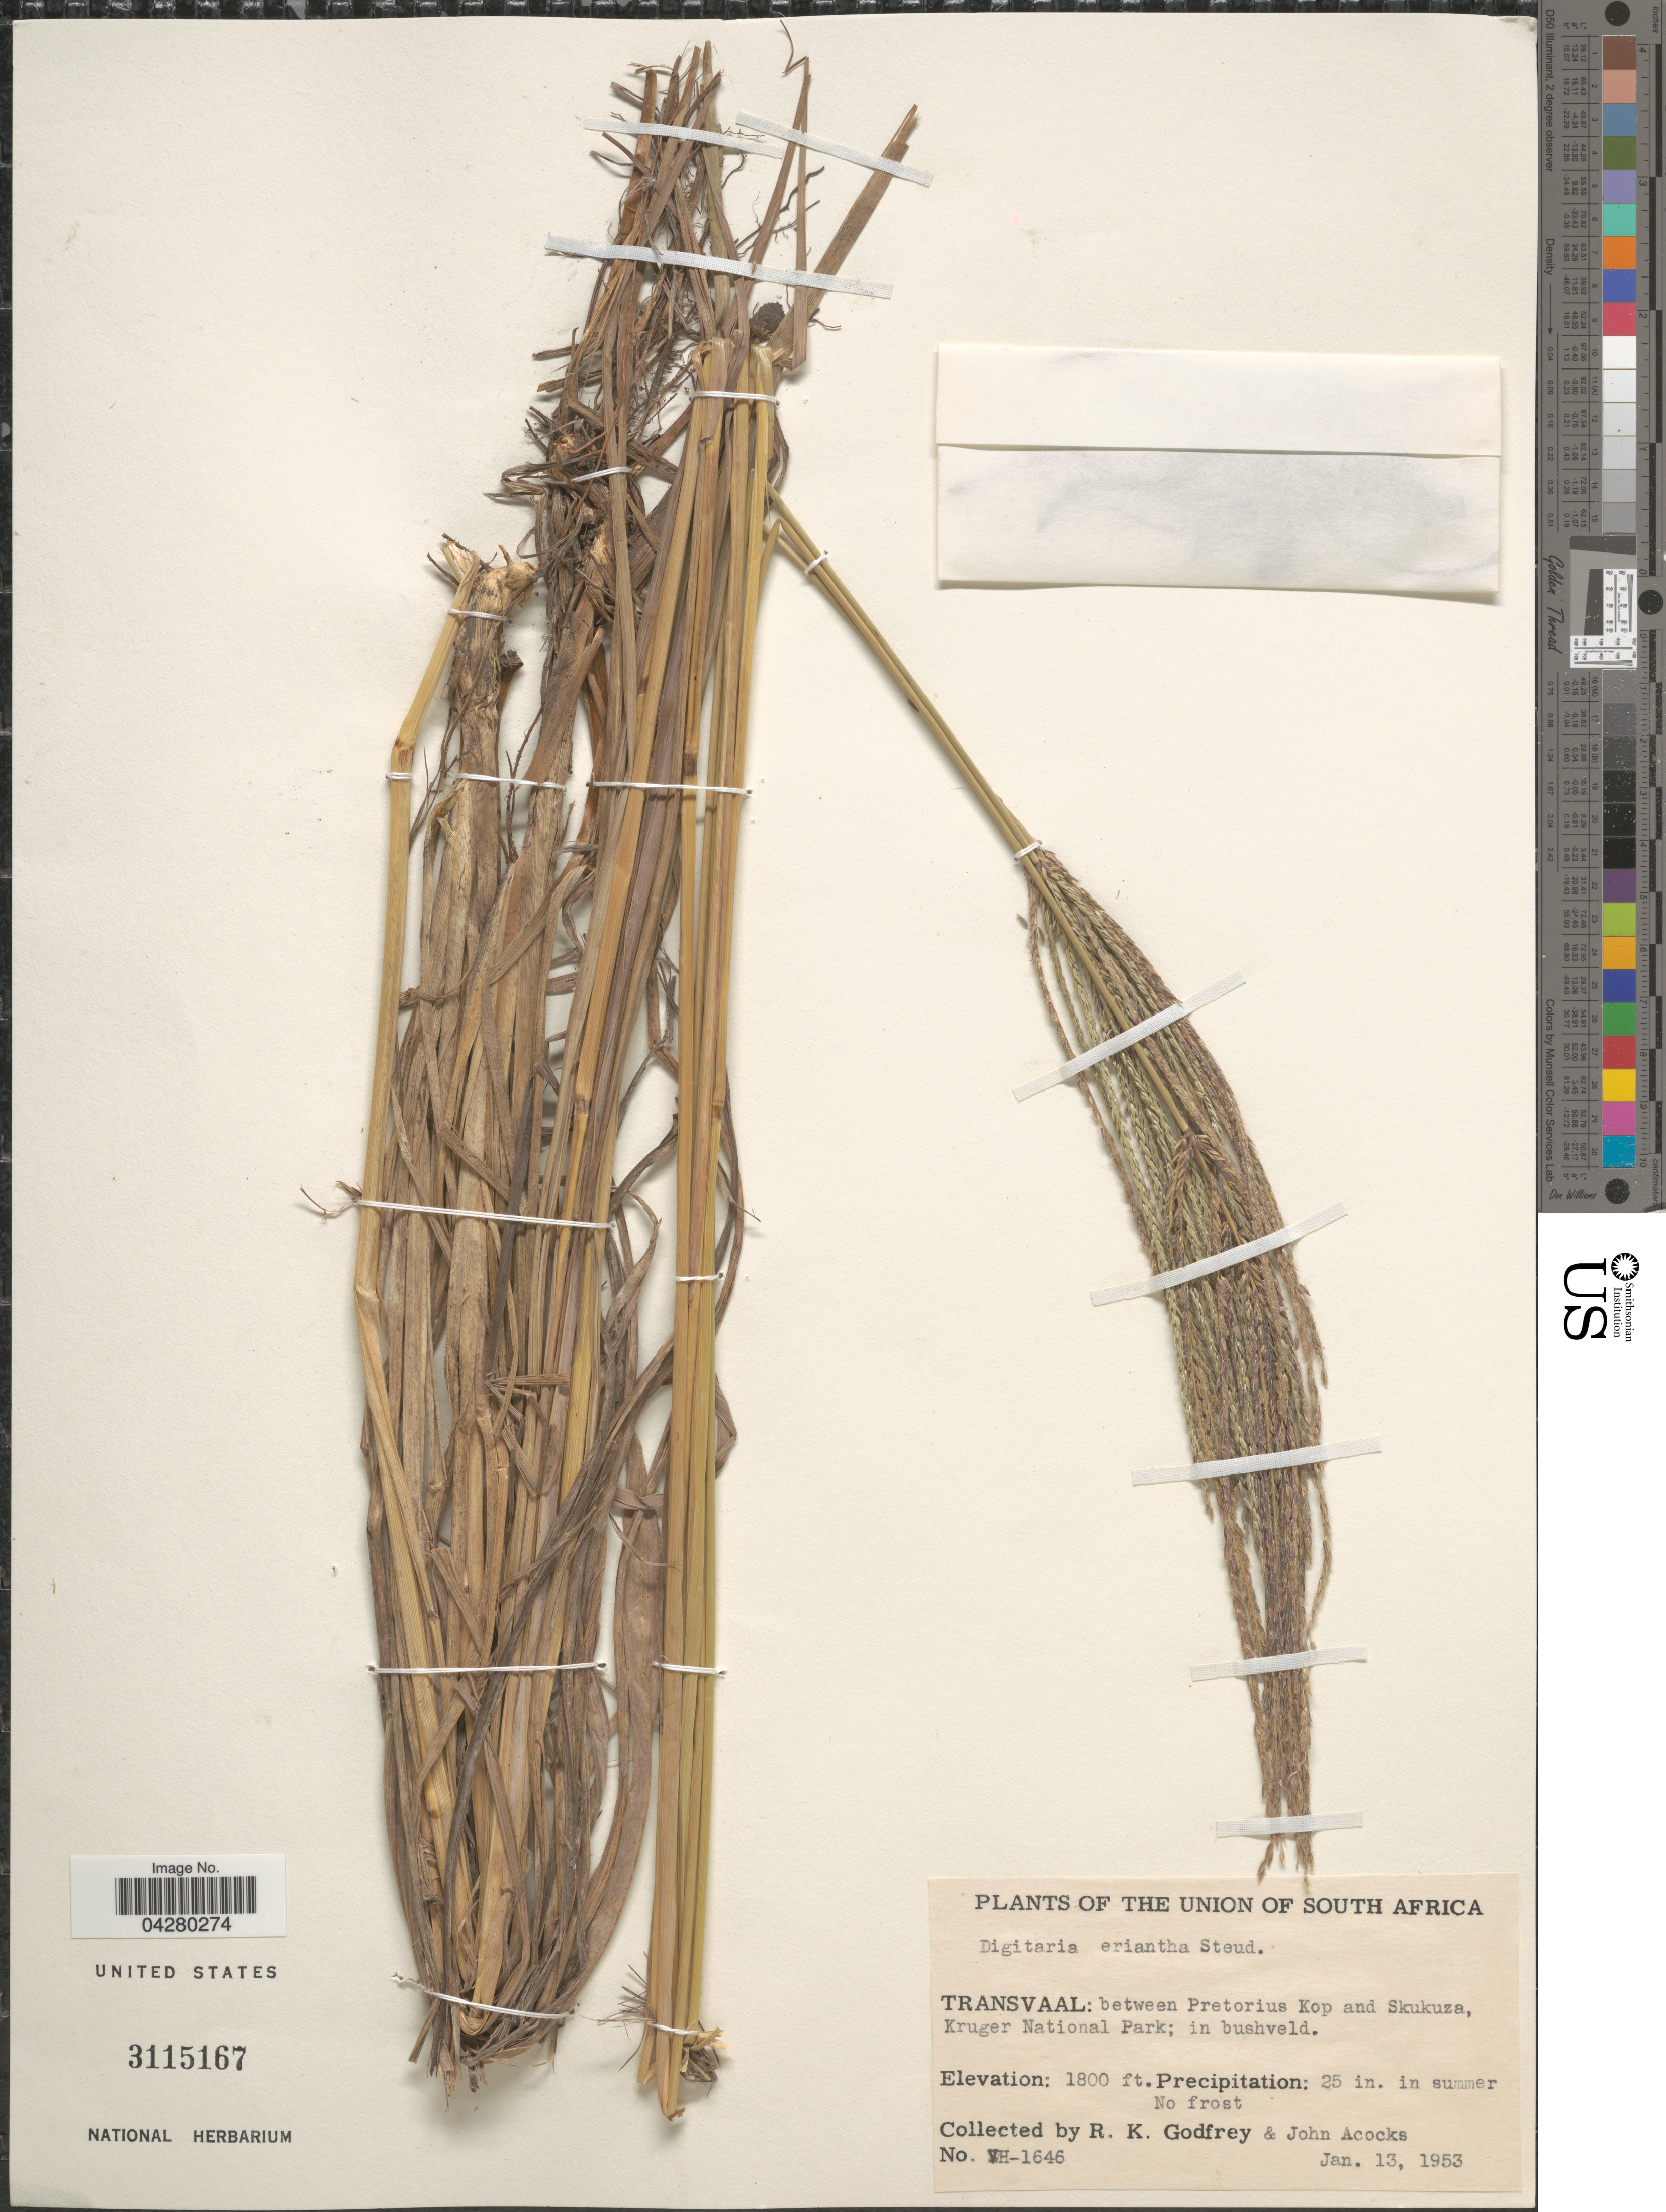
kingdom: Plantae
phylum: Tracheophyta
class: Liliopsida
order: Poales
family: Poaceae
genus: Digitaria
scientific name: Digitaria eriantha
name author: Steud.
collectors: R. K. Godfrey & J. P. Acocks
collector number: VH-1646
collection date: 1953-01-13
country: South Africa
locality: Union of South Africa. Transvaal: between Pretorius Kop and Skukuza, Kruger National Park; in bushveld.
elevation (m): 549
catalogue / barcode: US 3115167